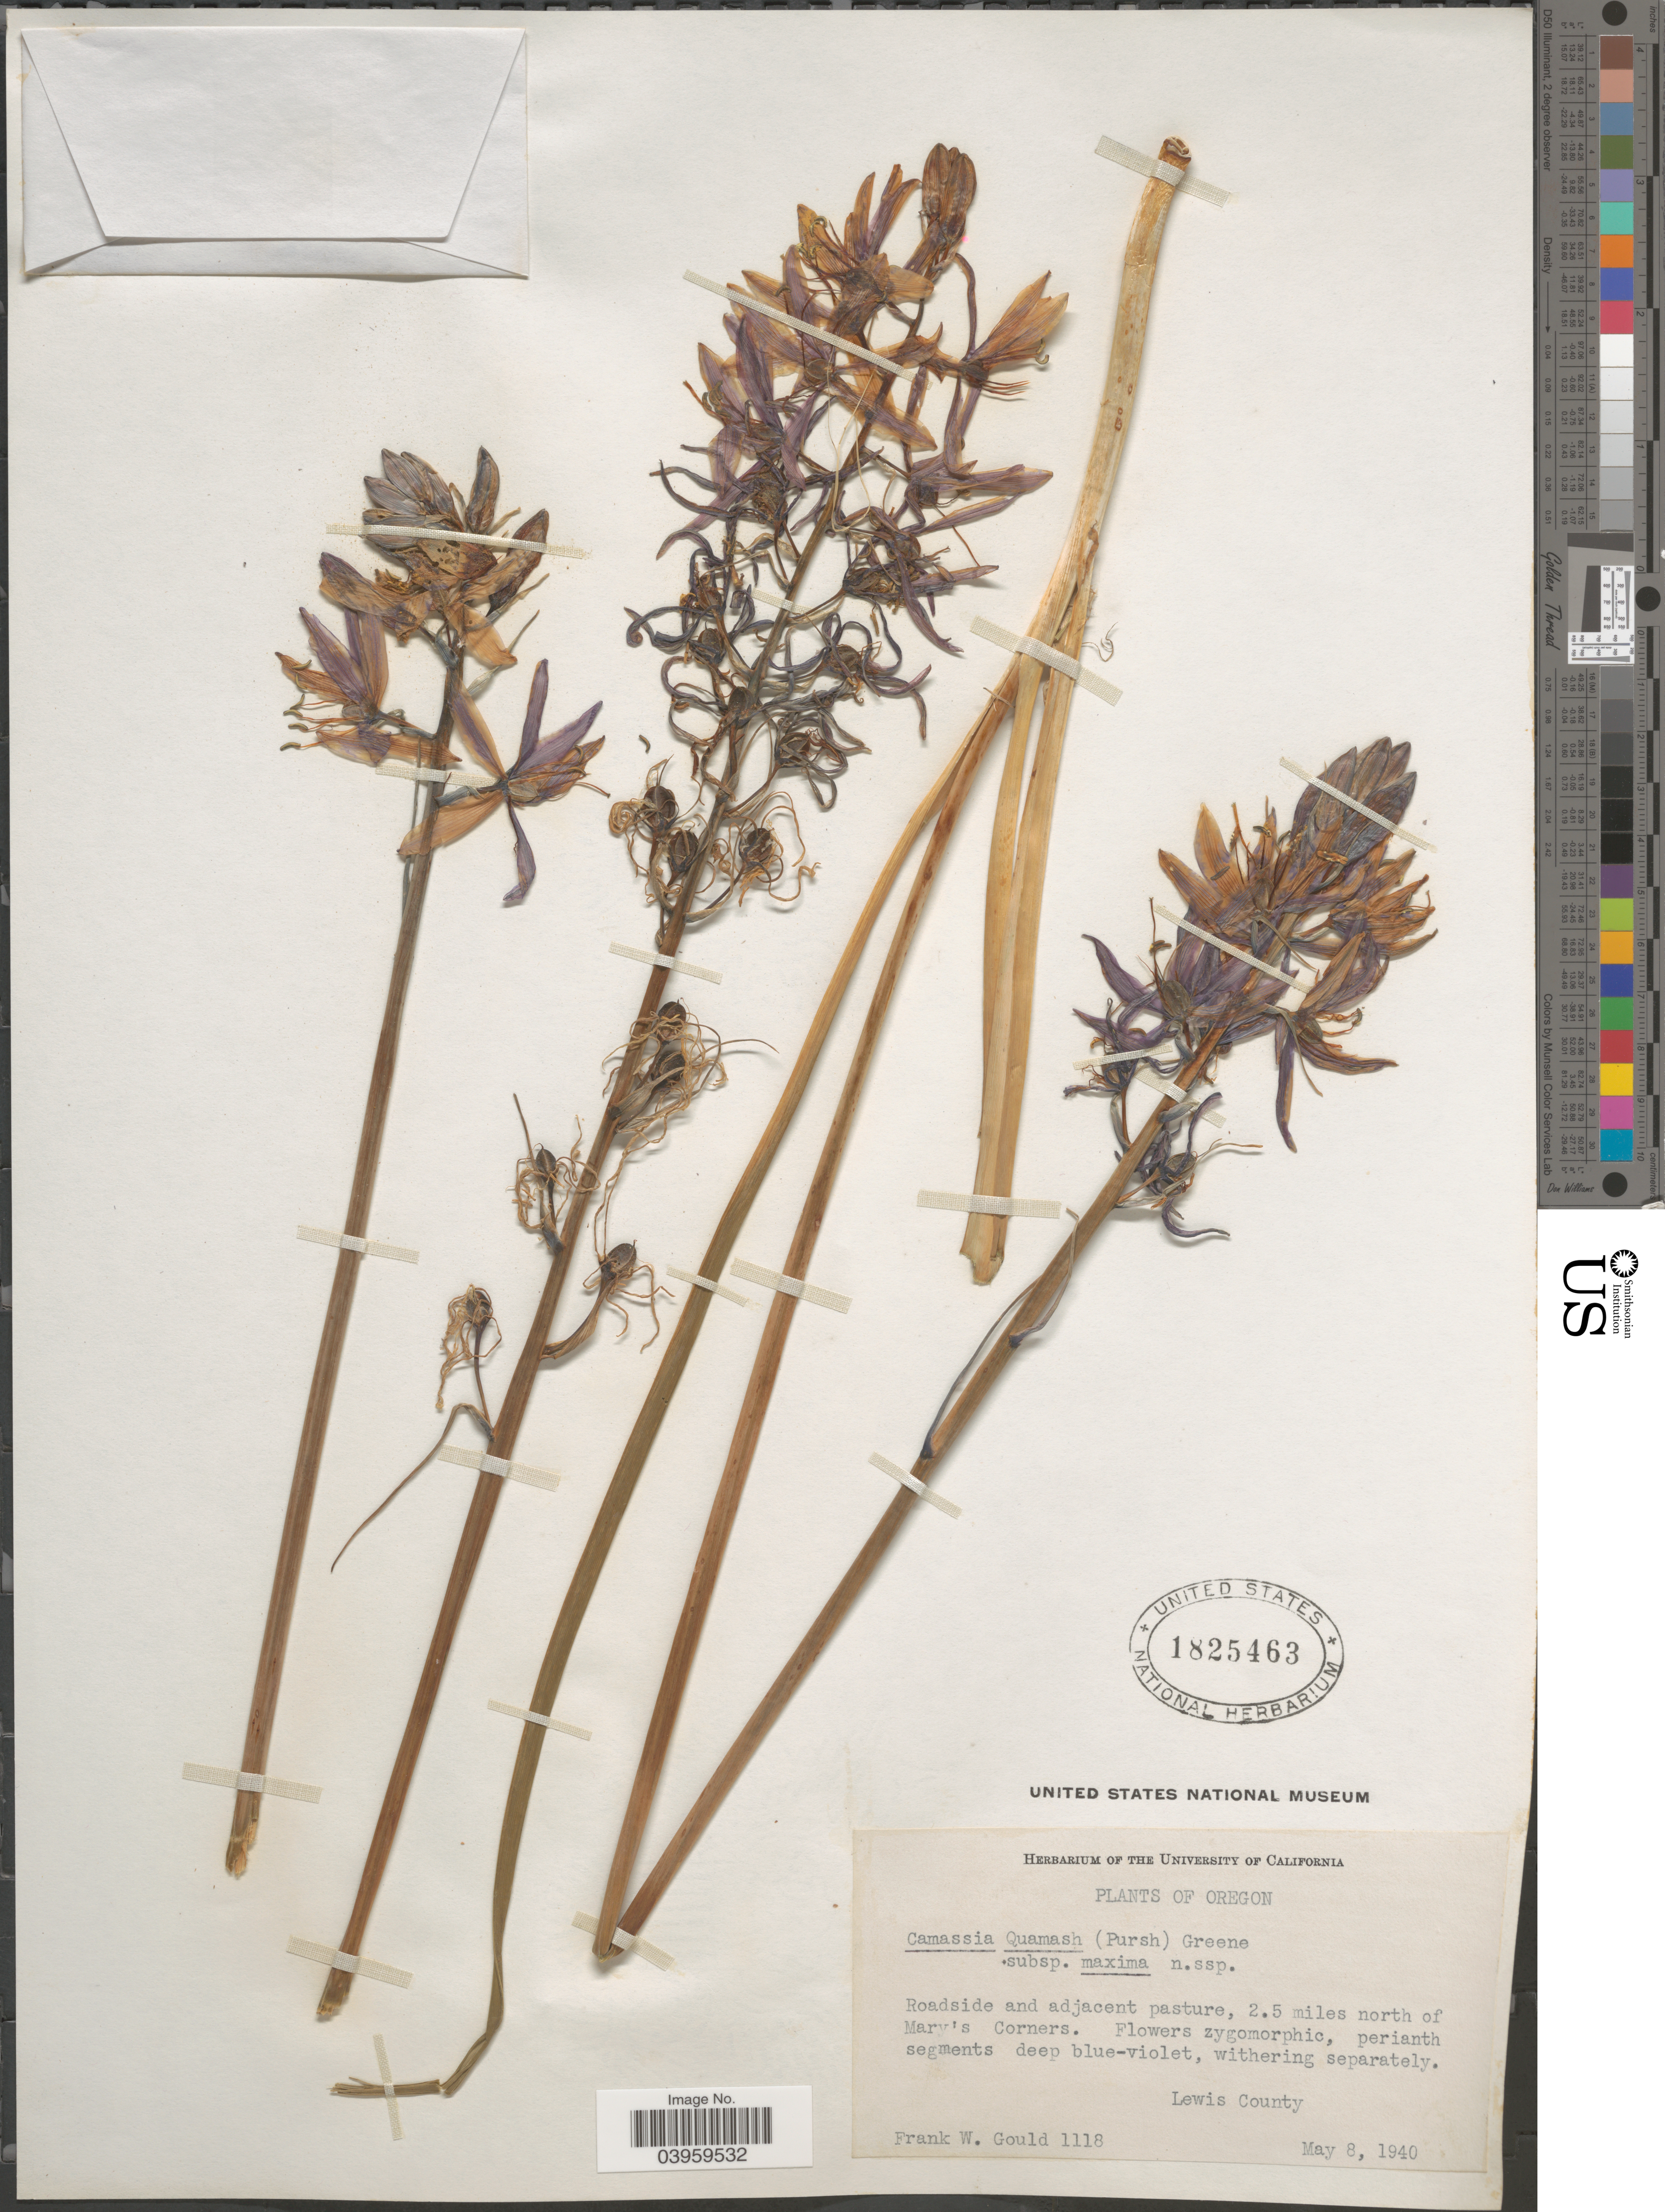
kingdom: Plantae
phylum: Tracheophyta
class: Liliopsida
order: Asparagales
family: Asparagaceae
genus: Camassia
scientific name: Camassia quamash subsp. maxima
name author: Gould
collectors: F. W. Gould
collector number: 1118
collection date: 1940-05-08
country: United States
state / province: Oregon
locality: Roadside and adjacent pasture, 2.5 miles north of Mary's Corners. Lewis County.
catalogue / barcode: US 1825463